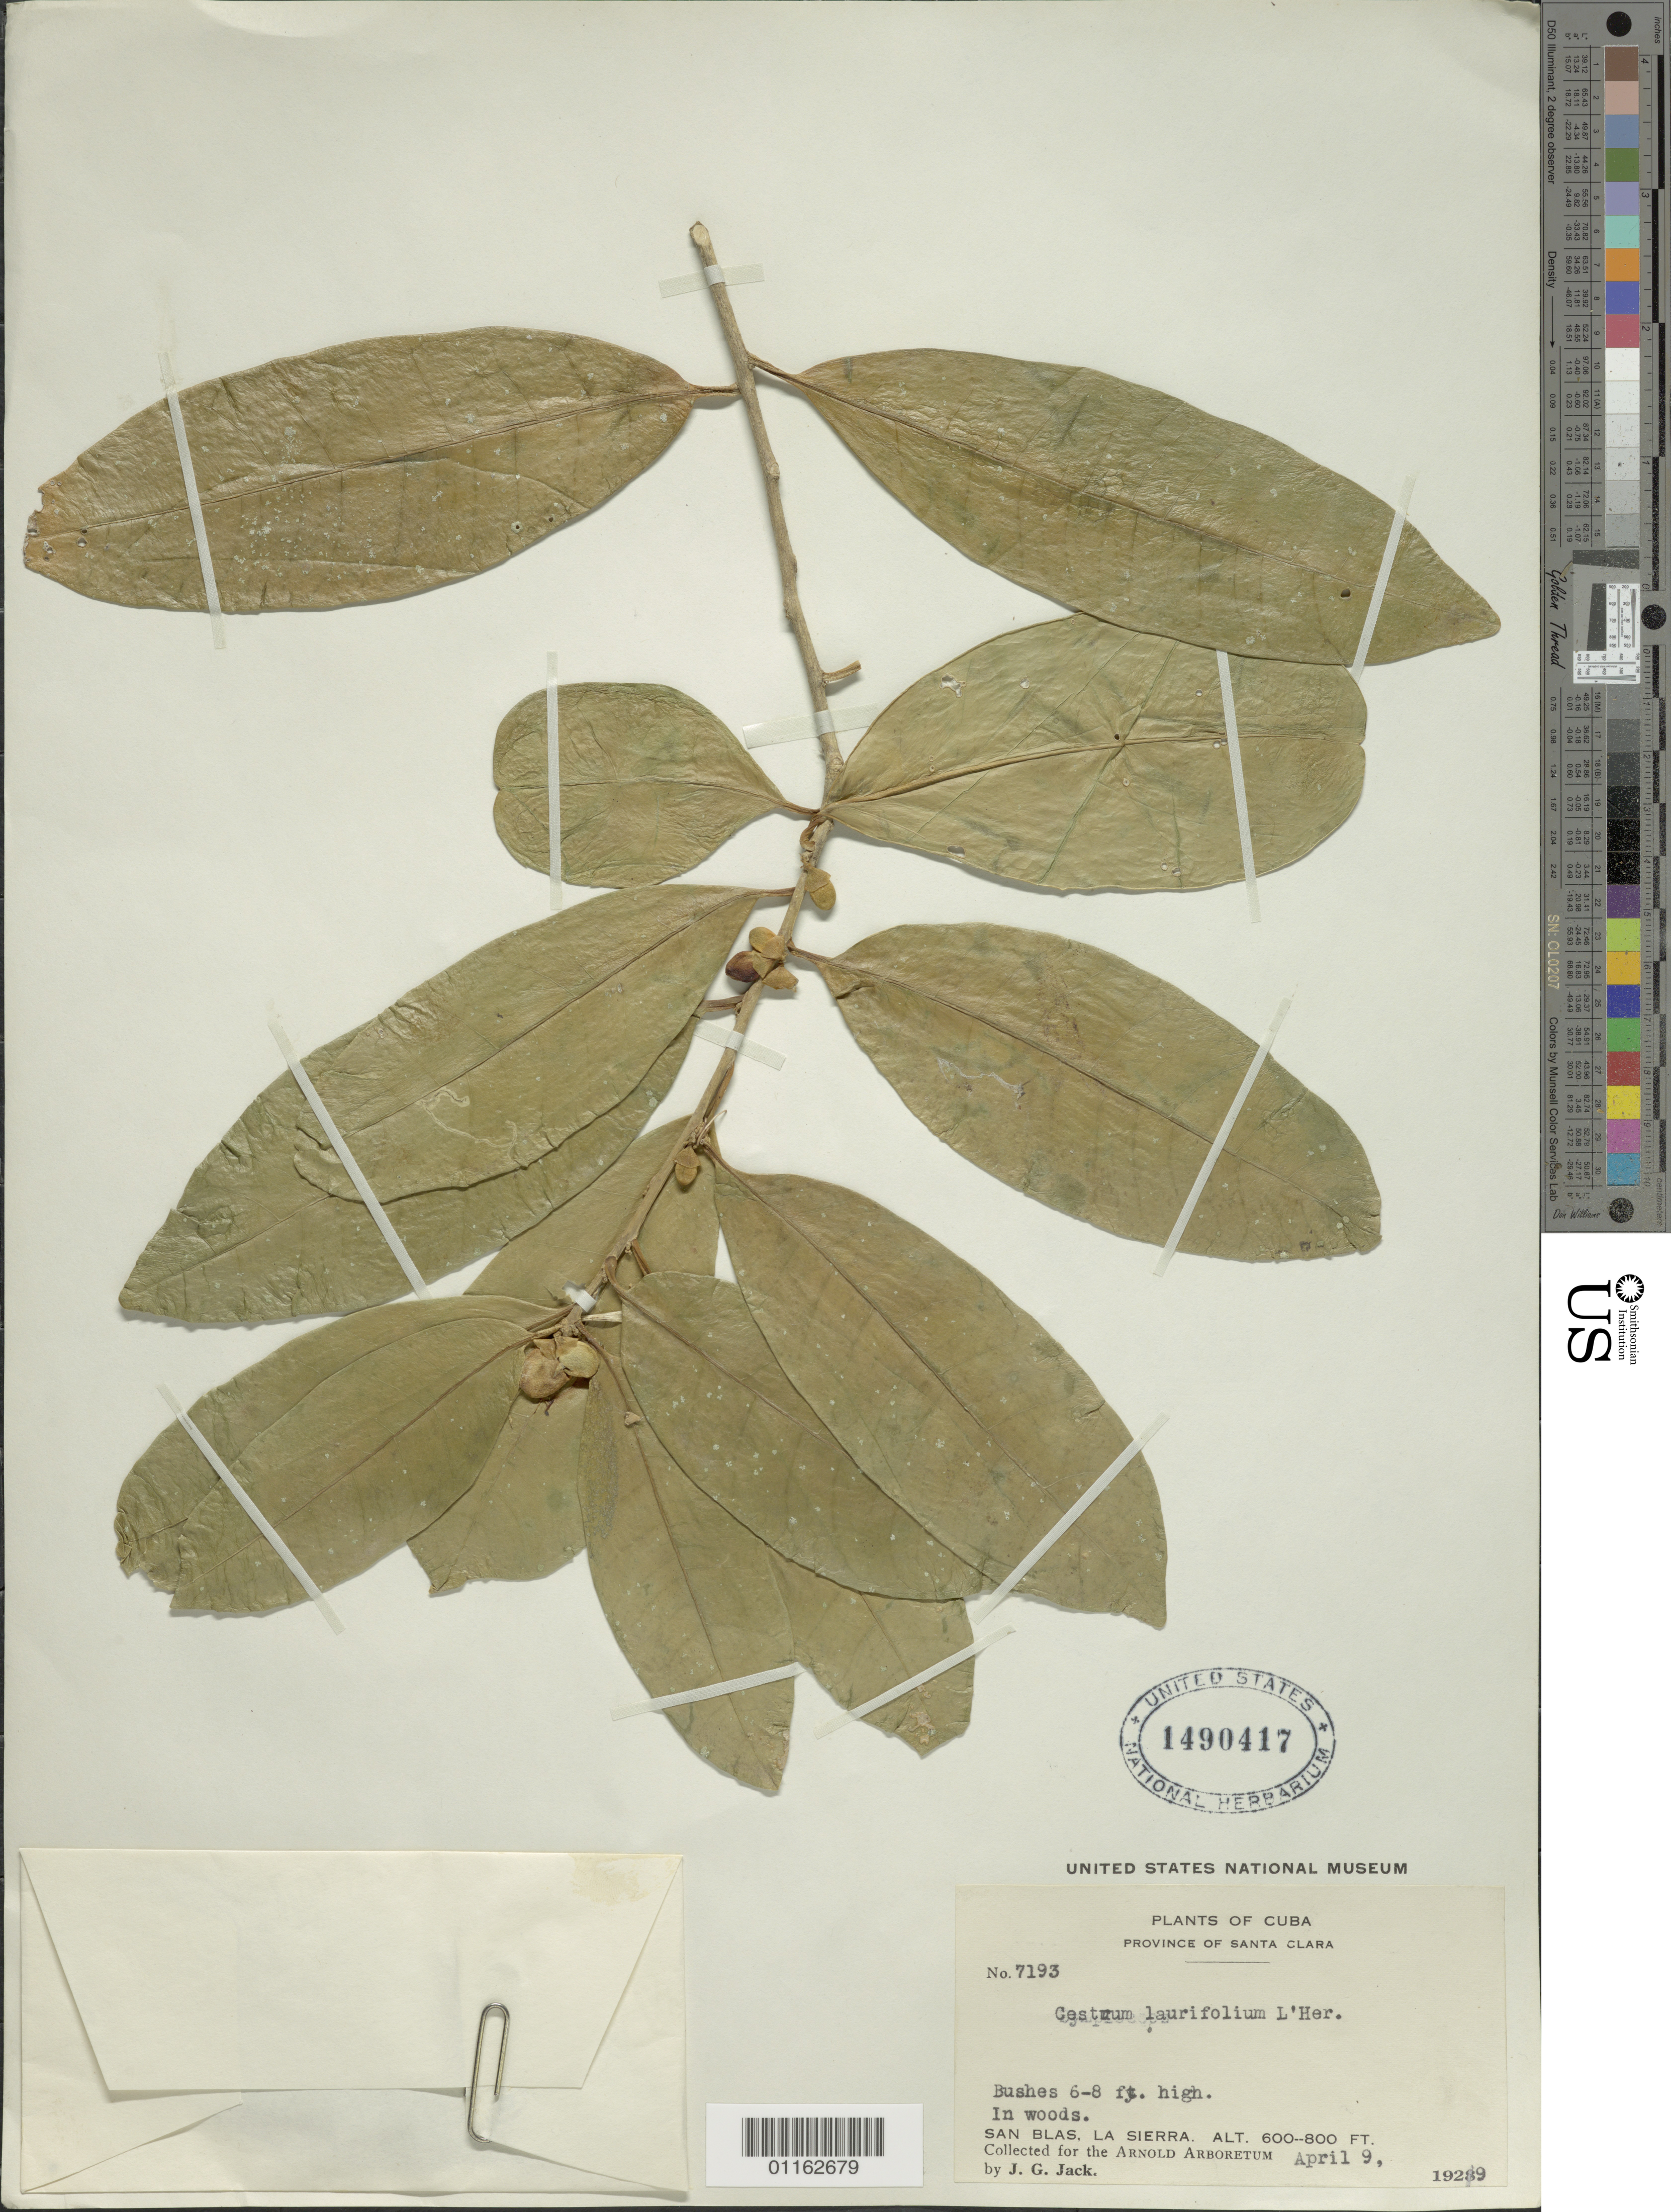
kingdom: Plantae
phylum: Tracheophyta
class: Magnoliopsida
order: Solanales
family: Solanaceae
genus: Cestrum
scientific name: Cestrum laurifolium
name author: L'Hér.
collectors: J. G. Jack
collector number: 7193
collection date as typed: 09 Apr 1929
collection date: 1929-04-09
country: Cuba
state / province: Villa Clara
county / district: Santa Clara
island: Cuba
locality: in woods; San Blas, La Sierra.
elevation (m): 183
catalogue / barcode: US 1490417